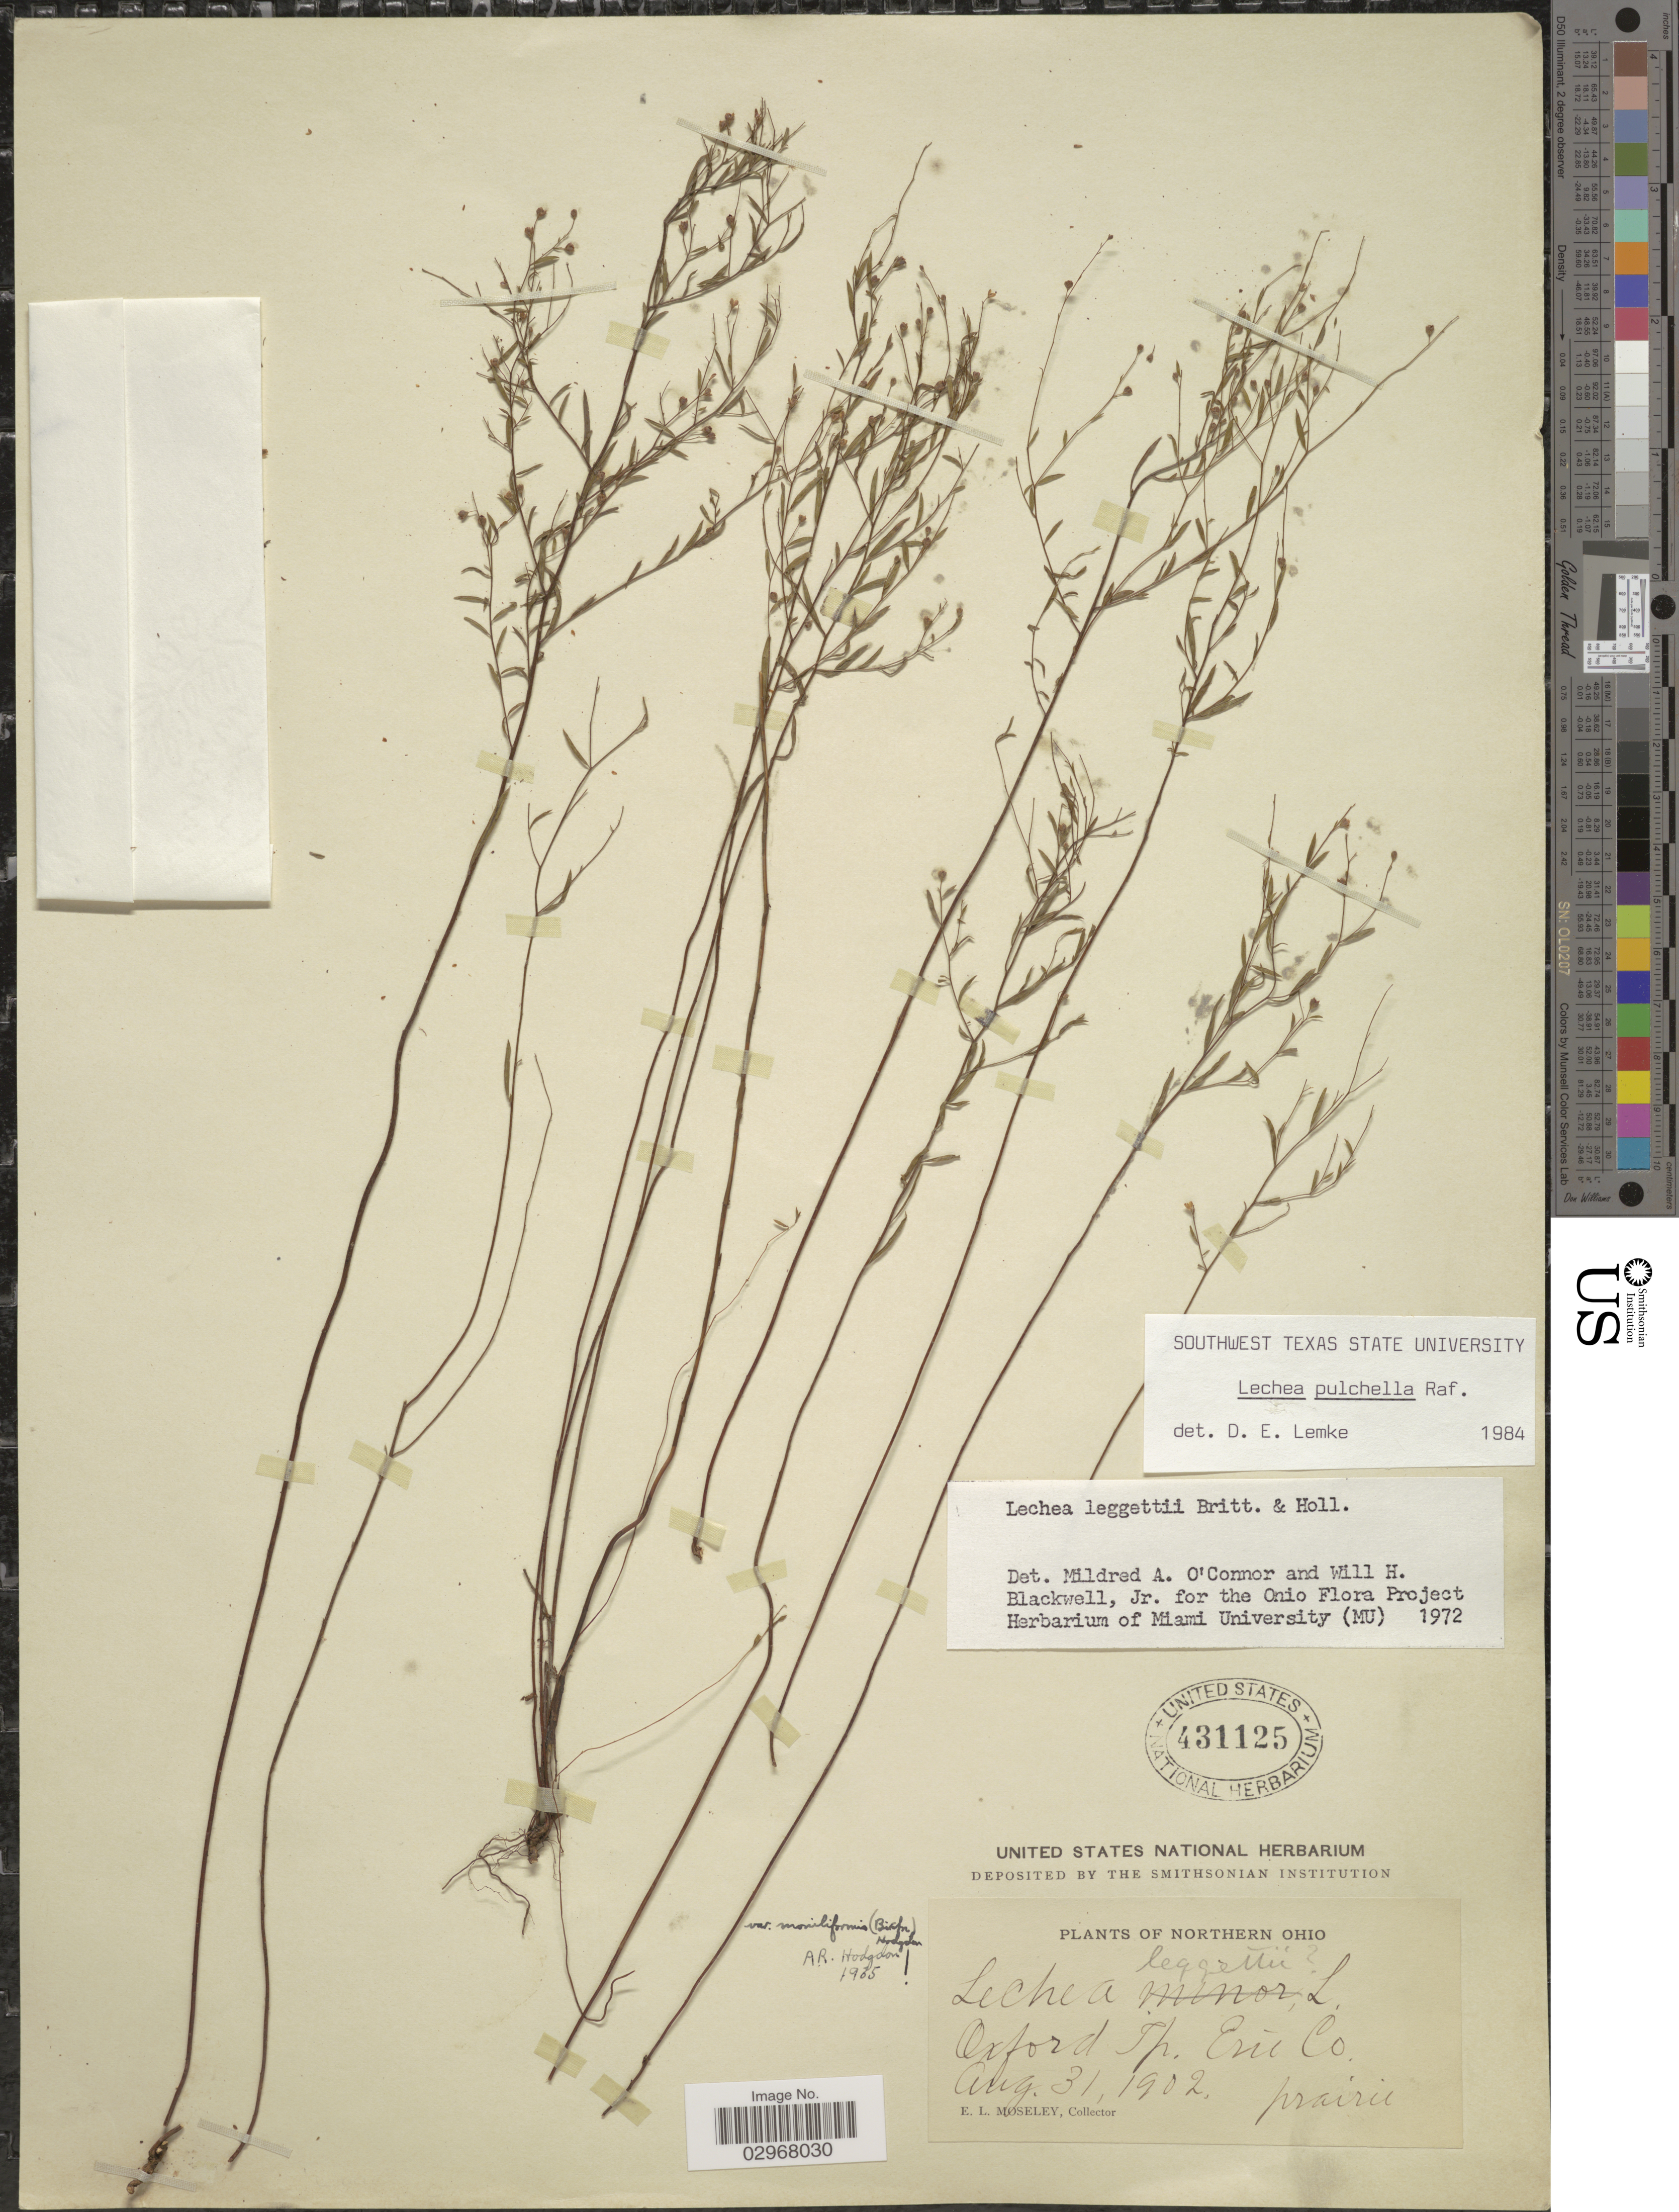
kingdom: Plantae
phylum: Tracheophyta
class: Magnoliopsida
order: Malvales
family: Cistaceae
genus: Lechea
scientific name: Lechea pulchella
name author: Raf.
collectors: E. Moseley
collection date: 1902-08-31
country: United States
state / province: Ohio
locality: Northern Ohio. Oxford Tp. Erie Co.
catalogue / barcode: US 431125